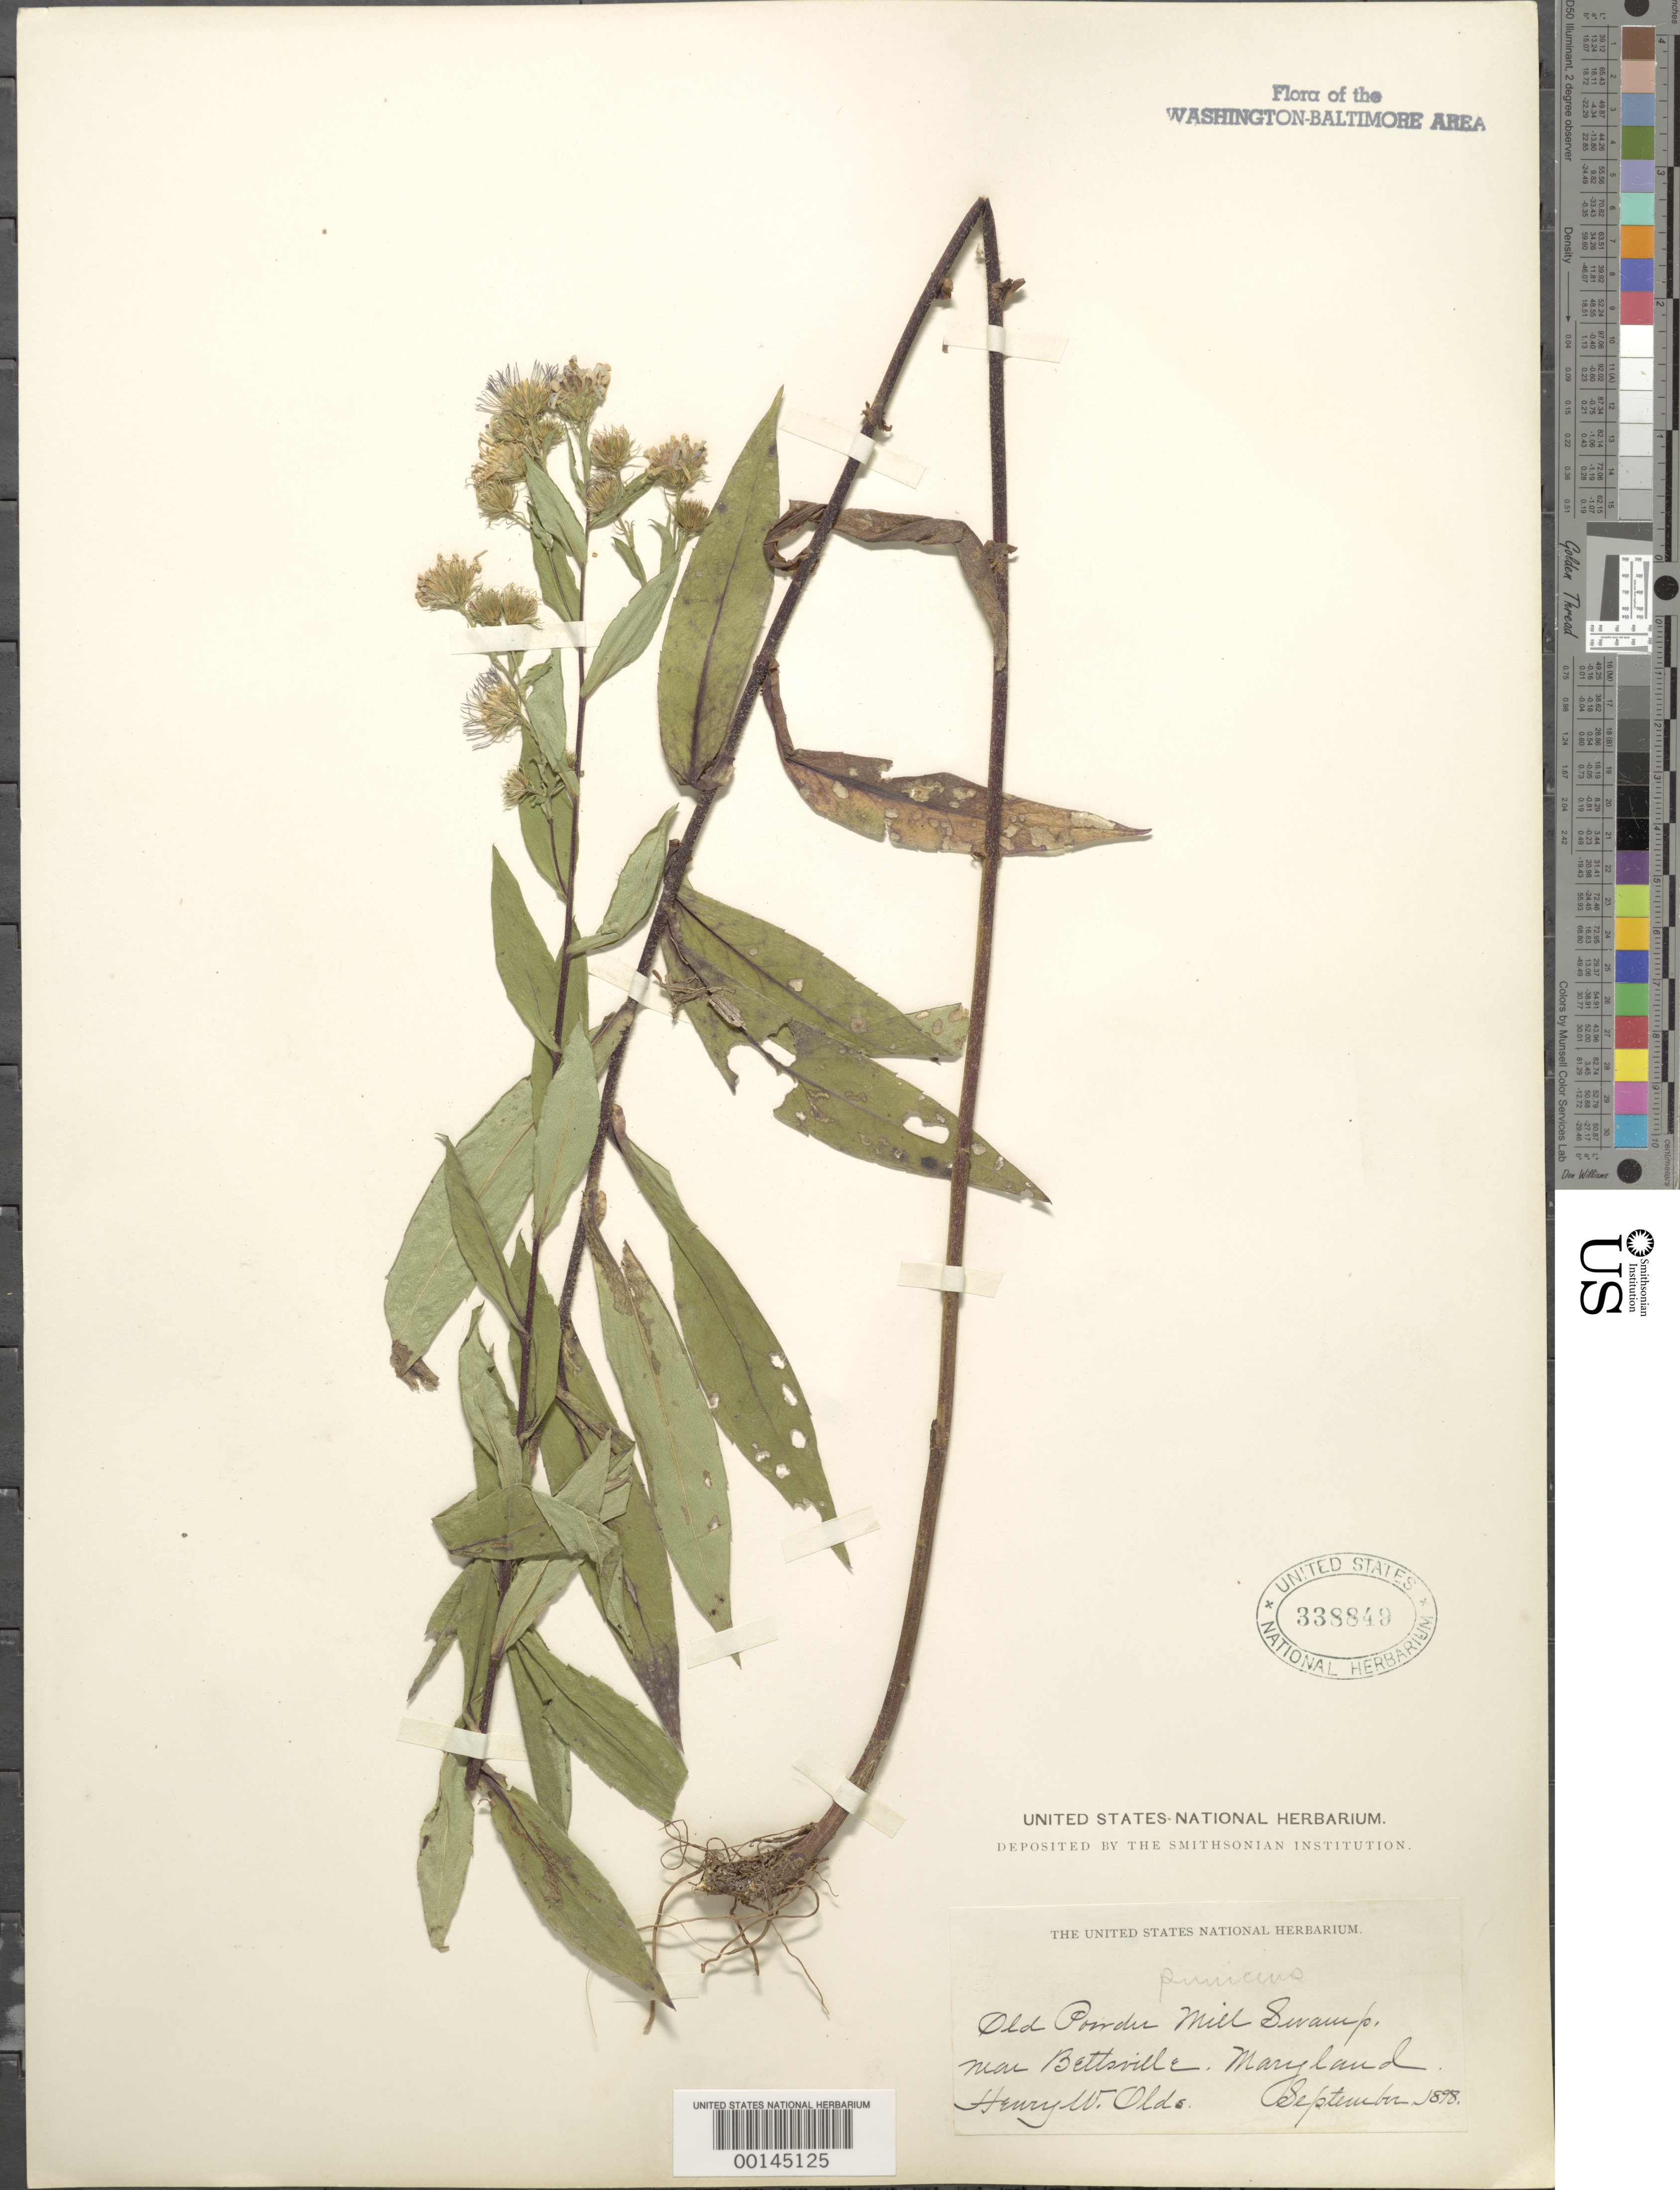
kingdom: Plantae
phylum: Tracheophyta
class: Magnoliopsida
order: Asterales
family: Asteraceae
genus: Symphyotrichum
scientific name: Symphyotrichum puniceum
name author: (L.) Á. Löve & D. Löve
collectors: H. W. Olds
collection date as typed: Sep 1898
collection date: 1898-09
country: United States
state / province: Maryland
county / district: Prince George's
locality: Old Powdermill Swamp, Beltsville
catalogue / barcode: US 338849